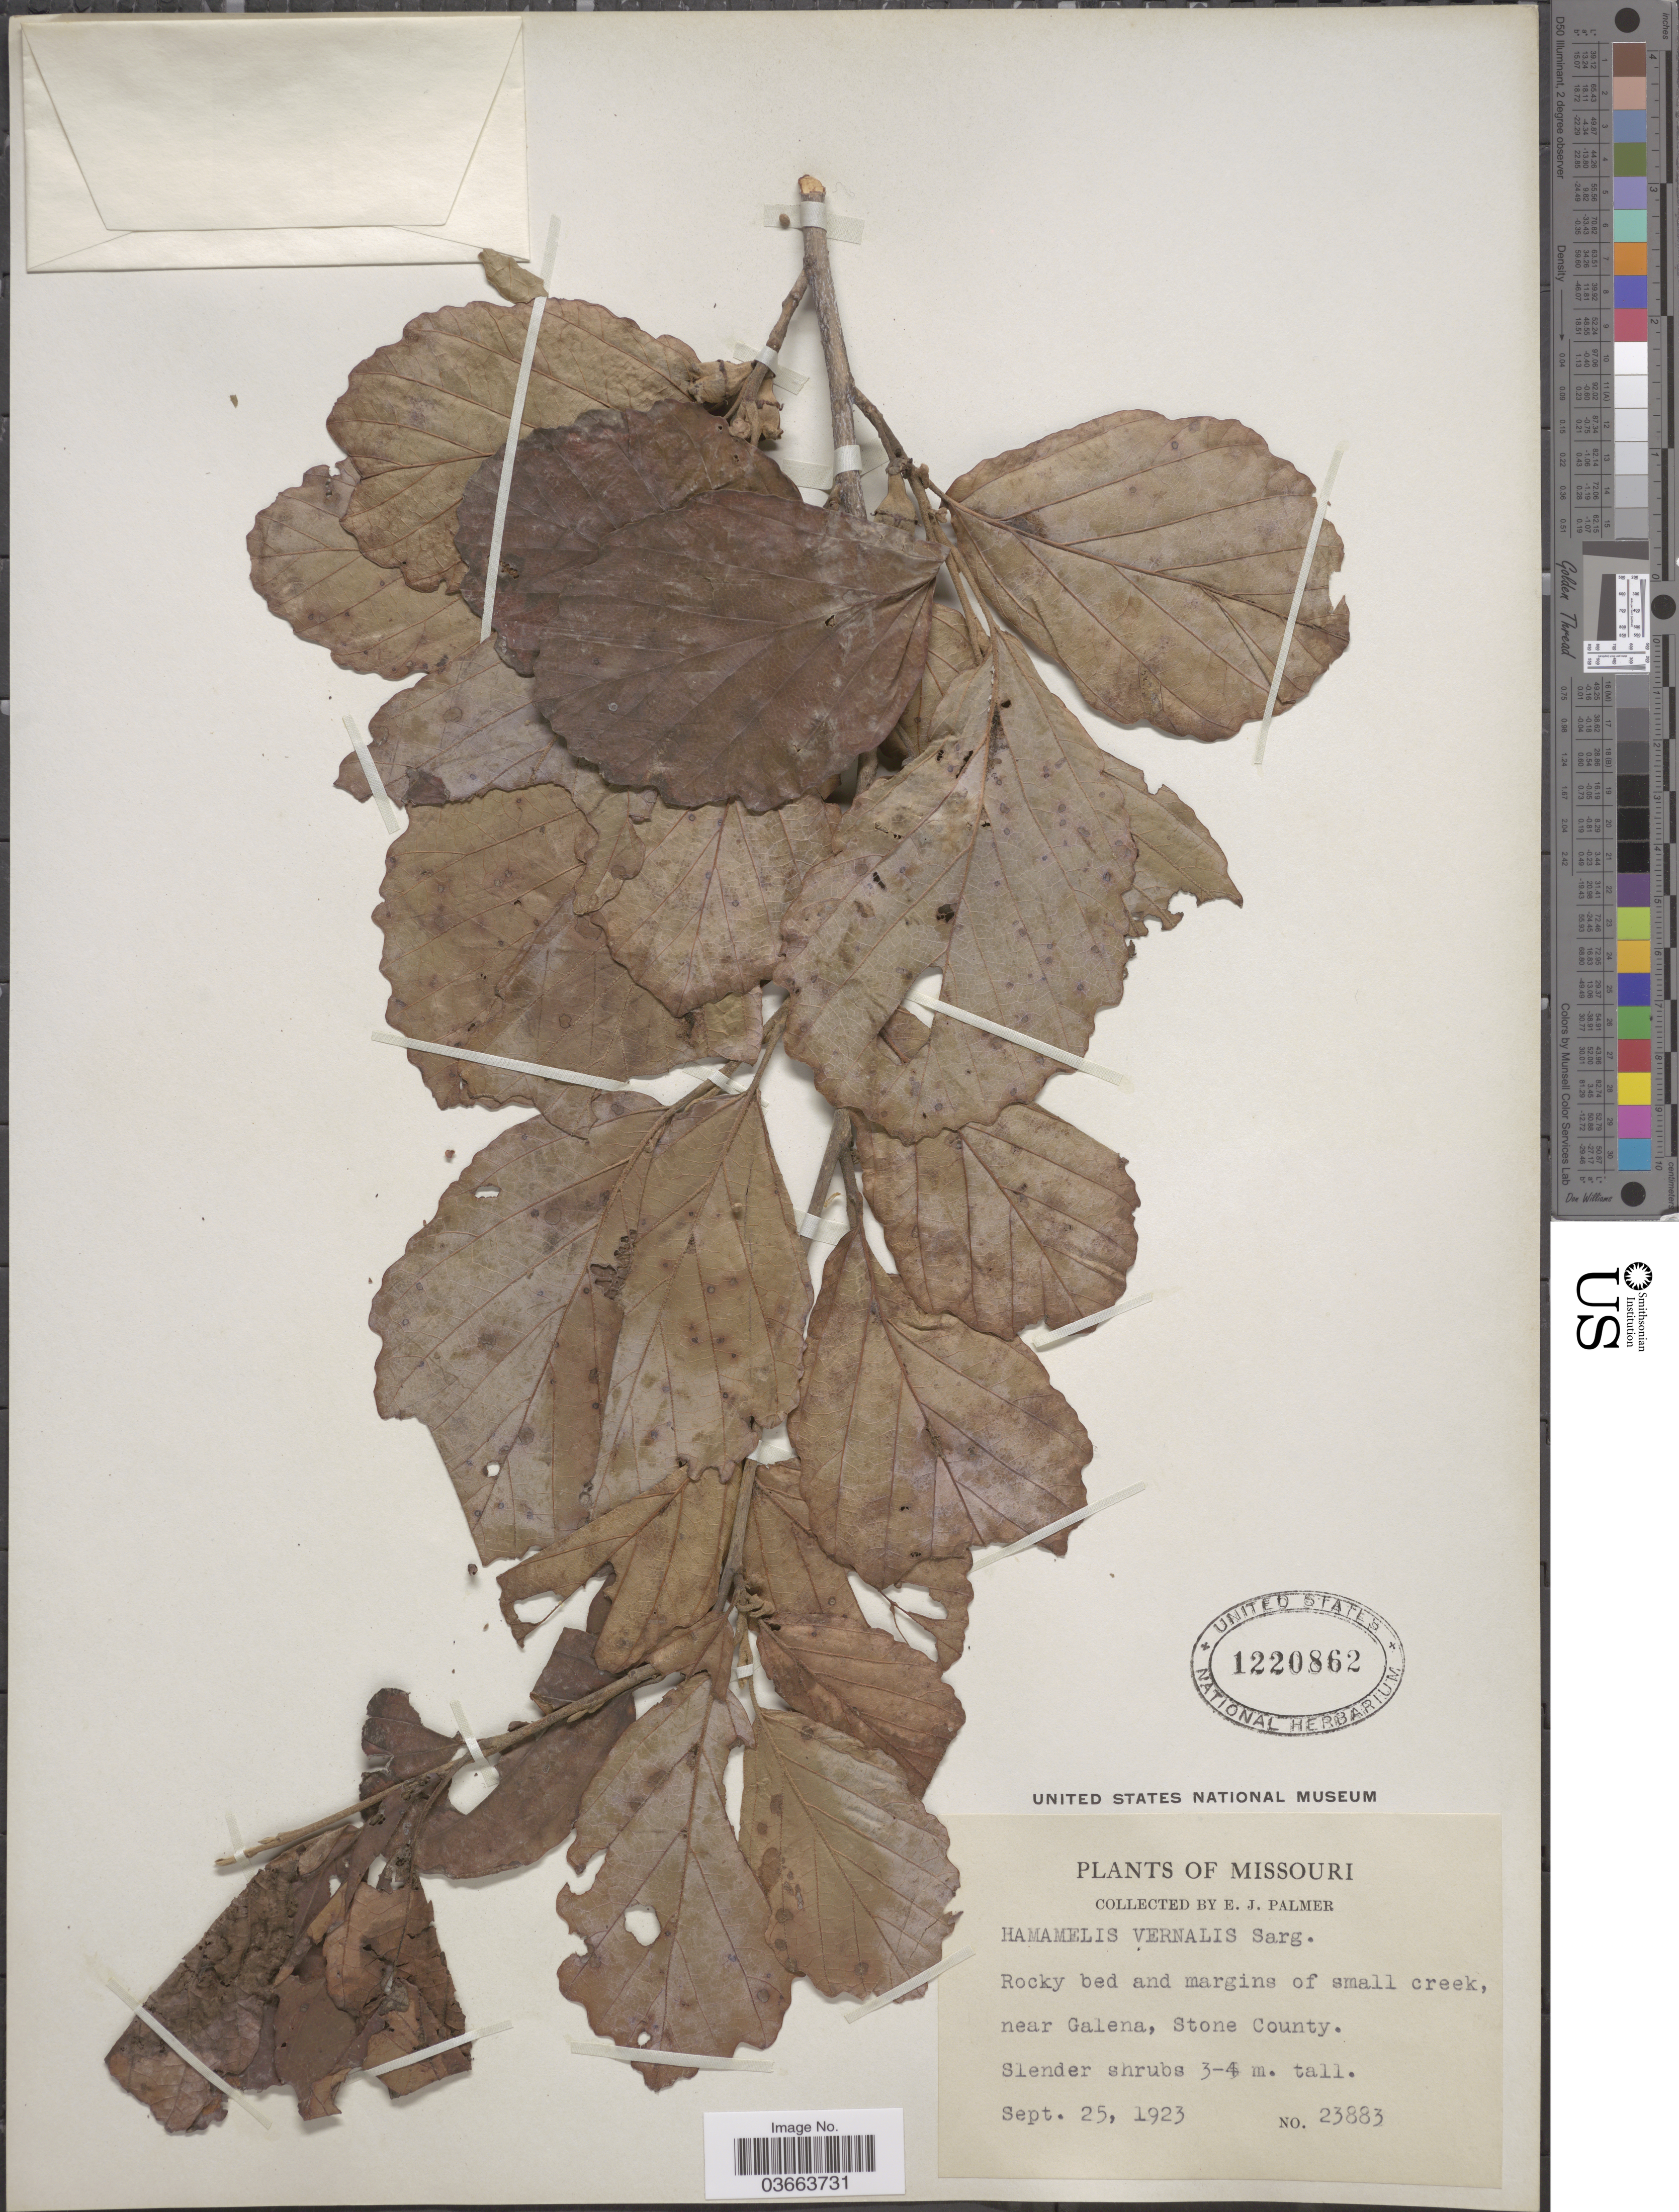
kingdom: Plantae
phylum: Tracheophyta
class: Magnoliopsida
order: Saxifragales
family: Hamamelidaceae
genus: Hamamelis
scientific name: Hamamelis vernalis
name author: Sarg.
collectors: E. J. Palmer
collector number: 23883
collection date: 1923-09-25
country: United States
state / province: Missouri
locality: Near Galena, Stone County.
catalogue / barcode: US 1220862